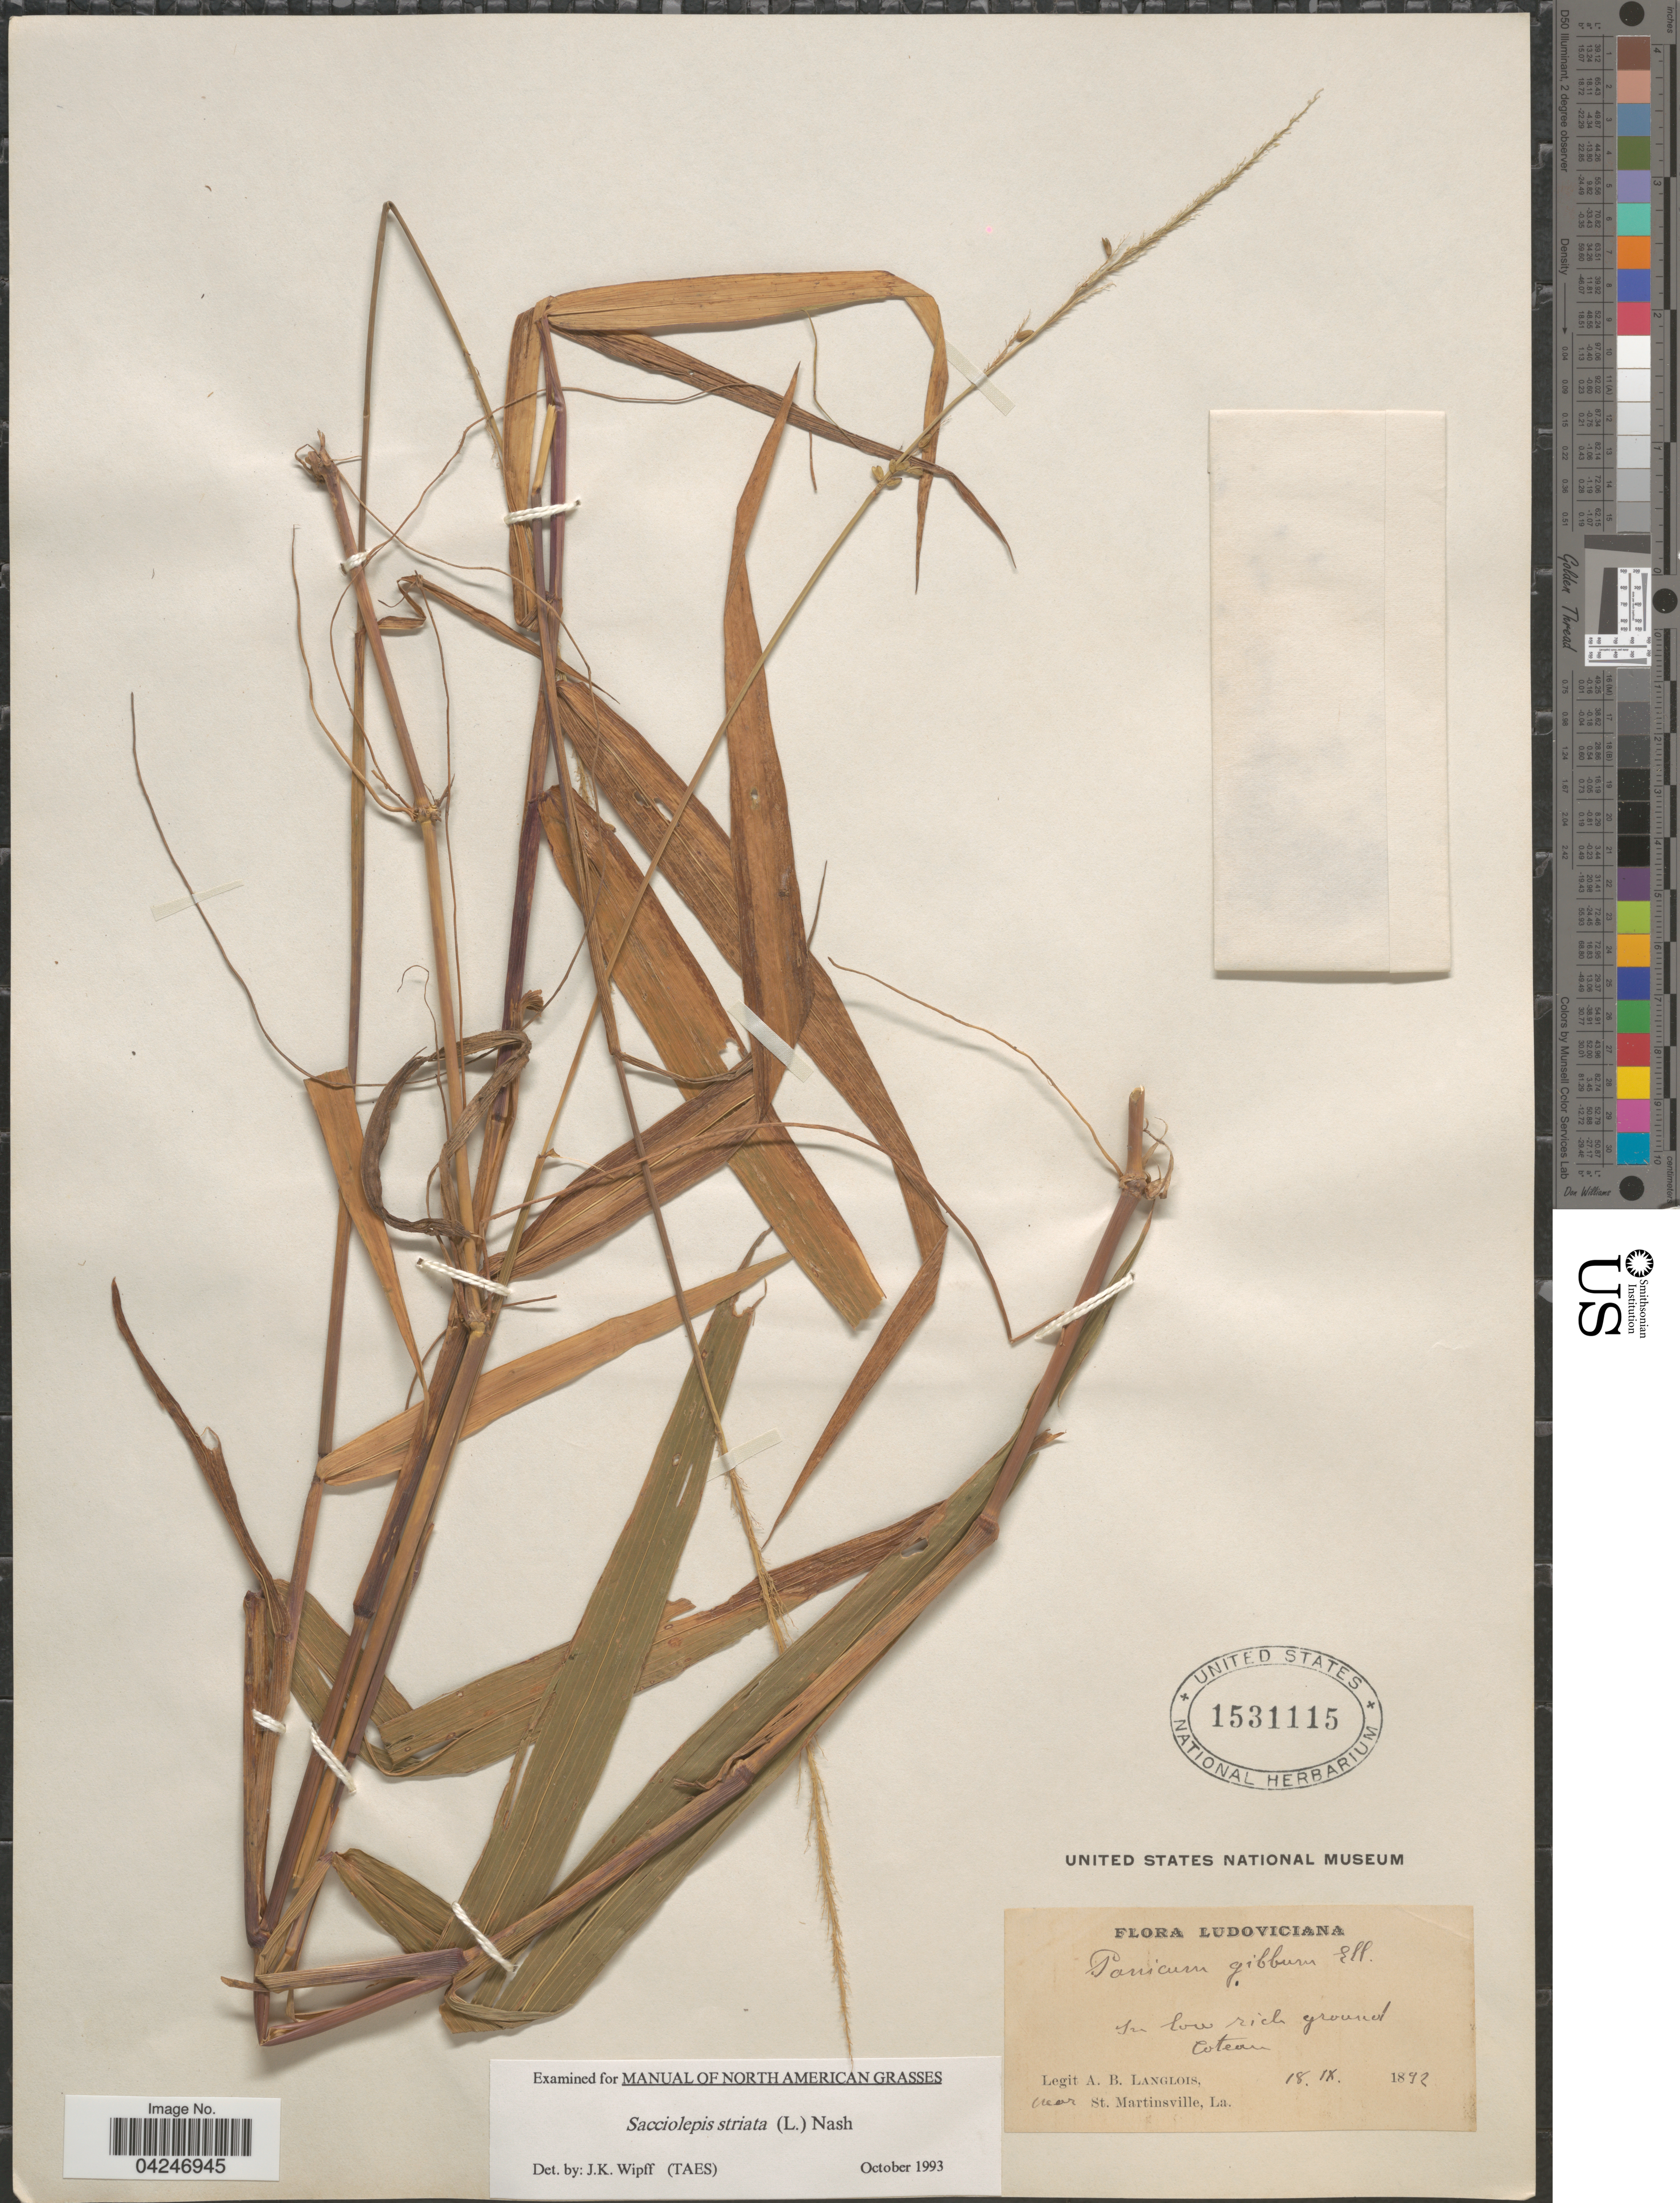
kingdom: Plantae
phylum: Tracheophyta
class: Liliopsida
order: Poales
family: Poaceae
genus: Sacciolepis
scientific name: Sacciolepis striata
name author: (L.) Nash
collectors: A. Langlois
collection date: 1892-09-18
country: United States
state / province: Louisiana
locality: Near St. Martinsville.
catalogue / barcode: US 1531115